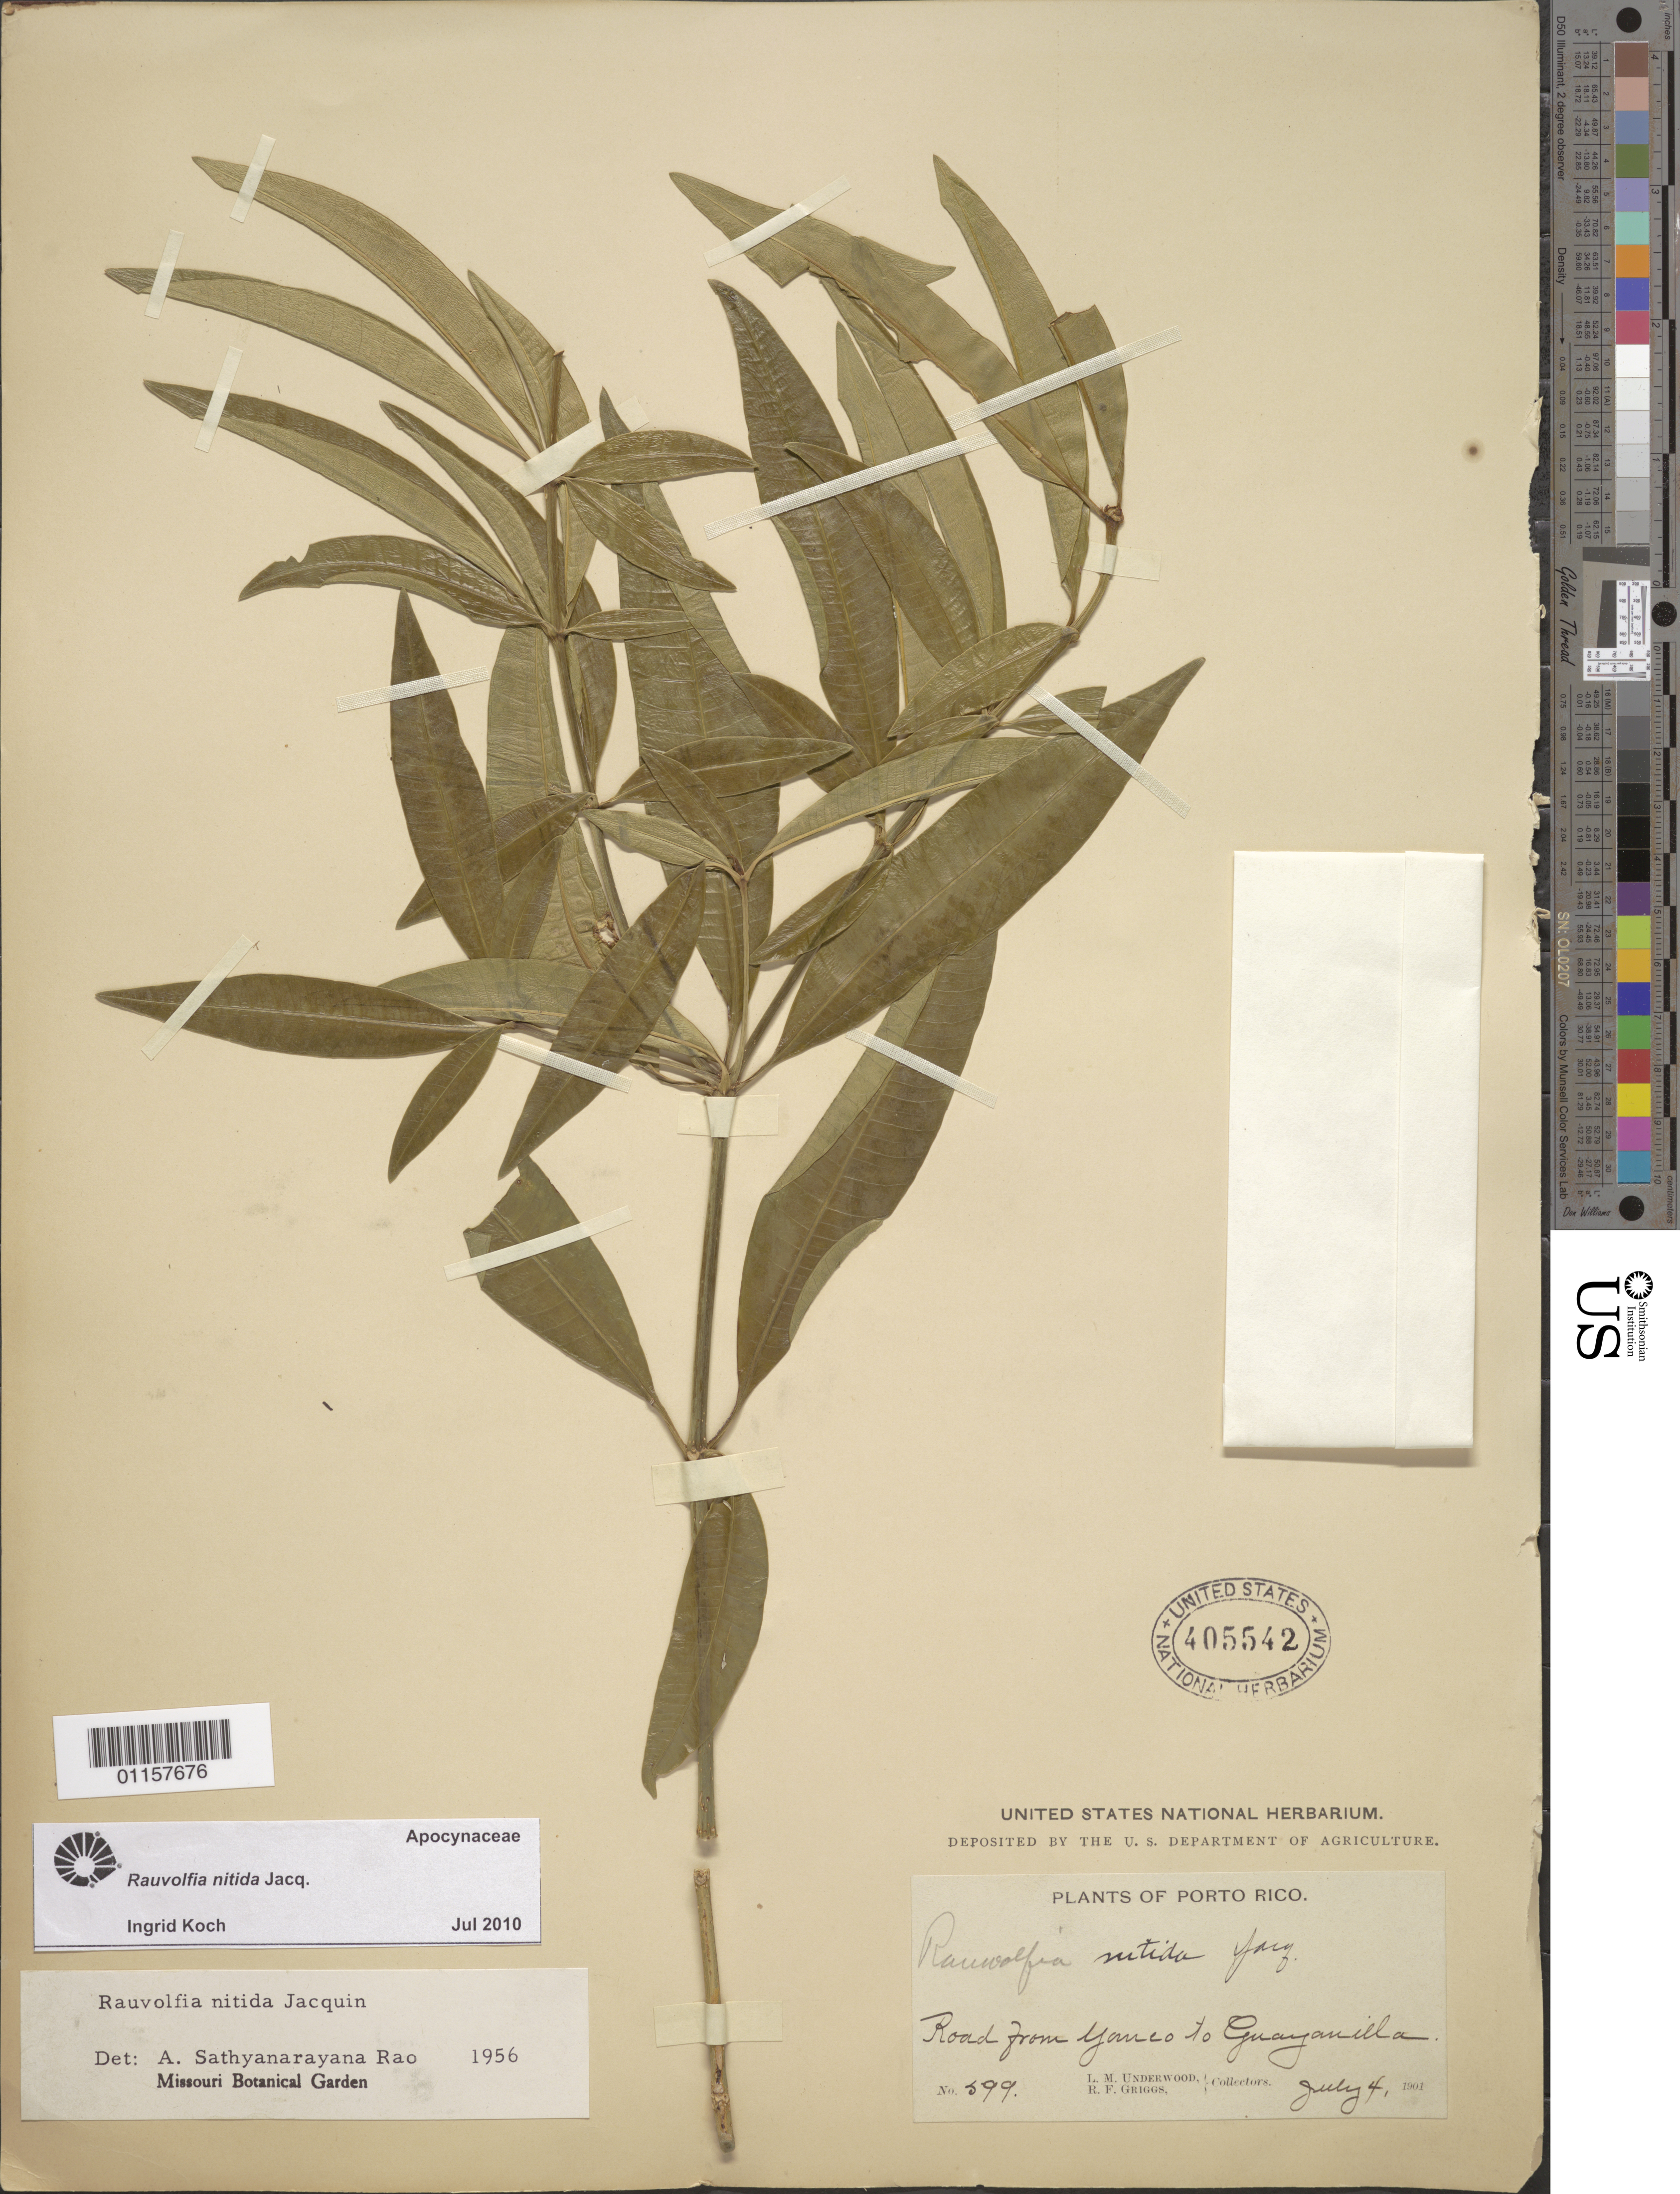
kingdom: Plantae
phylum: Tracheophyta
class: Magnoliopsida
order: Gentianales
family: Apocynaceae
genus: Rauvolfia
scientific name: Rauvolfia nitida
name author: Jacq.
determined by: Koch, I.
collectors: L. M. Underwood & R. F. Griggs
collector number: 599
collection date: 1901-07-04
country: Puerto Rico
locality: Yanco to Guayanilla road.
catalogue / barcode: US 405542